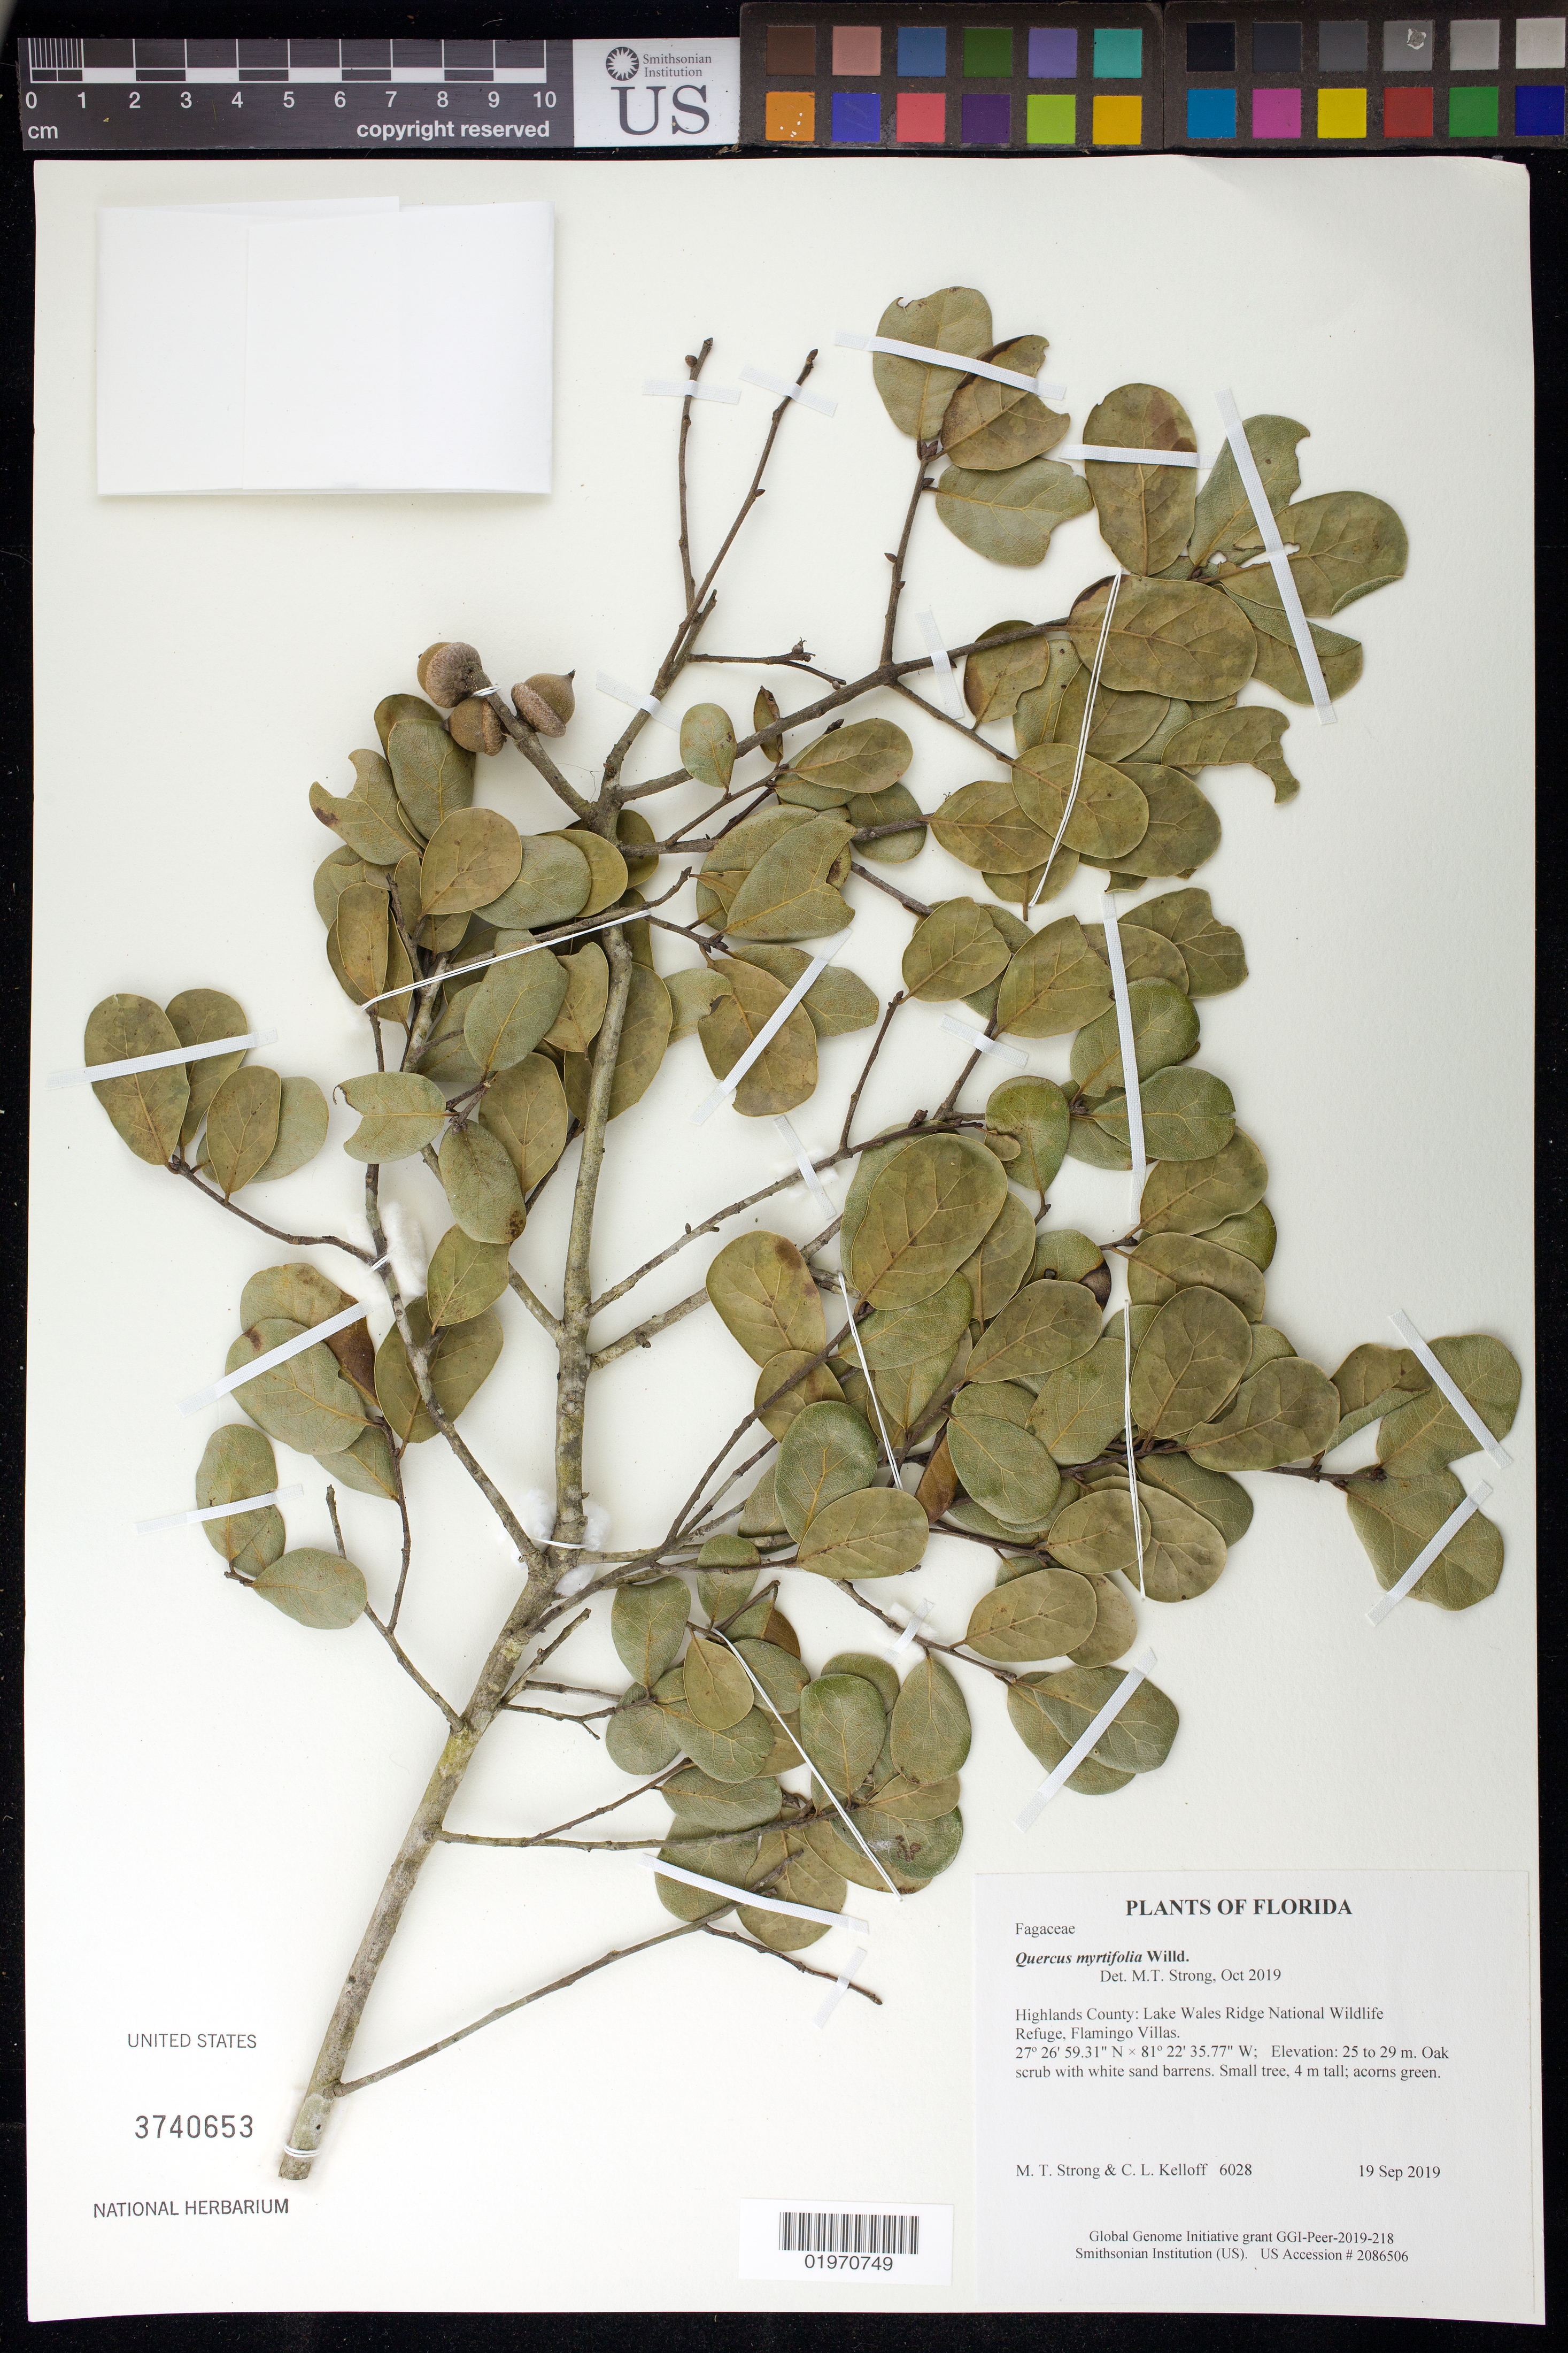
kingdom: Plantae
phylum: Tracheophyta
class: Magnoliopsida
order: Fagales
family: Fagaceae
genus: Quercus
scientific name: Quercus myrtifolia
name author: Willd.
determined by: Strong, Mark T., (BOT), Smithsonian Institution - National Museum of Natural History (UNITED STATES)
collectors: M. T. Strong & C. L. Kelloff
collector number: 6028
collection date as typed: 19 Sep 2019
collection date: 2019-09-19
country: United States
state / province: Florida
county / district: Highlands County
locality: Lake Wales Ridge National Wildlife Refuge, Flamingo Villas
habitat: Oak scrub with white sand barrens.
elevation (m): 25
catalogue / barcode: US 3740653